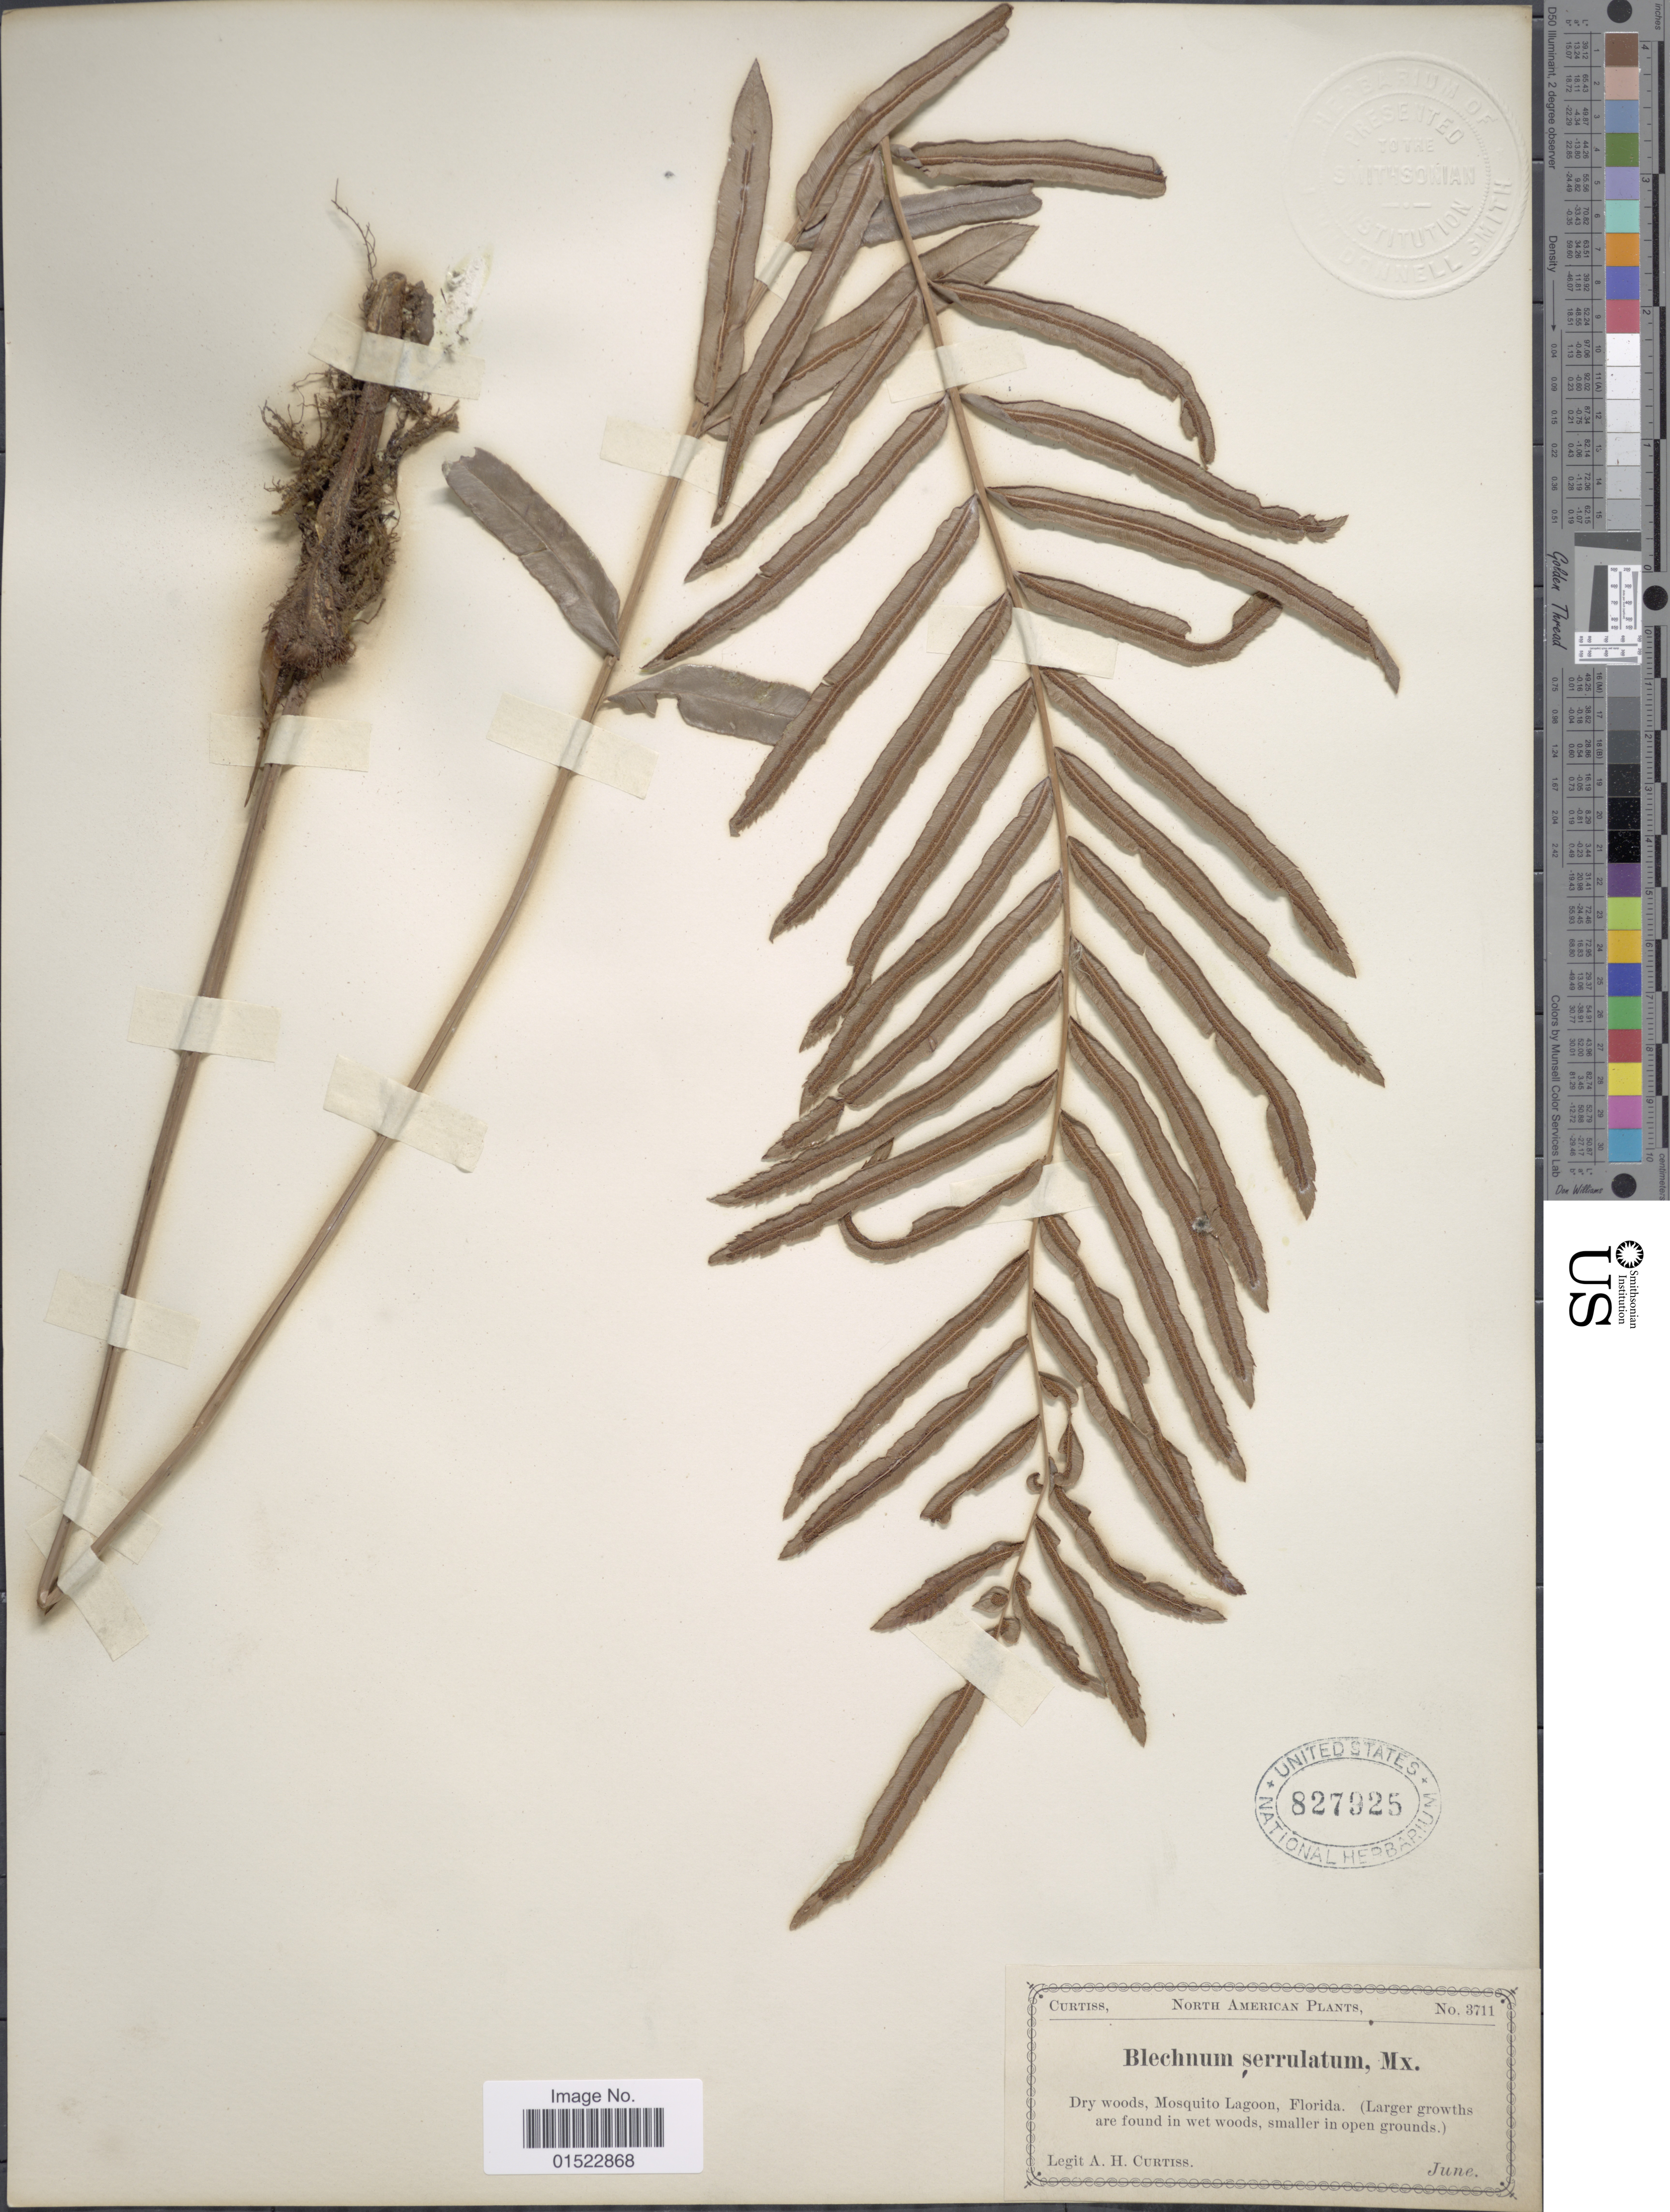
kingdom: Plantae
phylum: Tracheophyta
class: Polypodiopsida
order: Polypodiales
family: Blechnaceae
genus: Telmatoblechnum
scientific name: Telmatoblechnum serrulatum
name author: (Rich.) Perrie et al.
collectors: A. H. Curtiss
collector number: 3711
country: United States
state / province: Florida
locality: Dry woods, Mosquito Lagoon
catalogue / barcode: US 827925